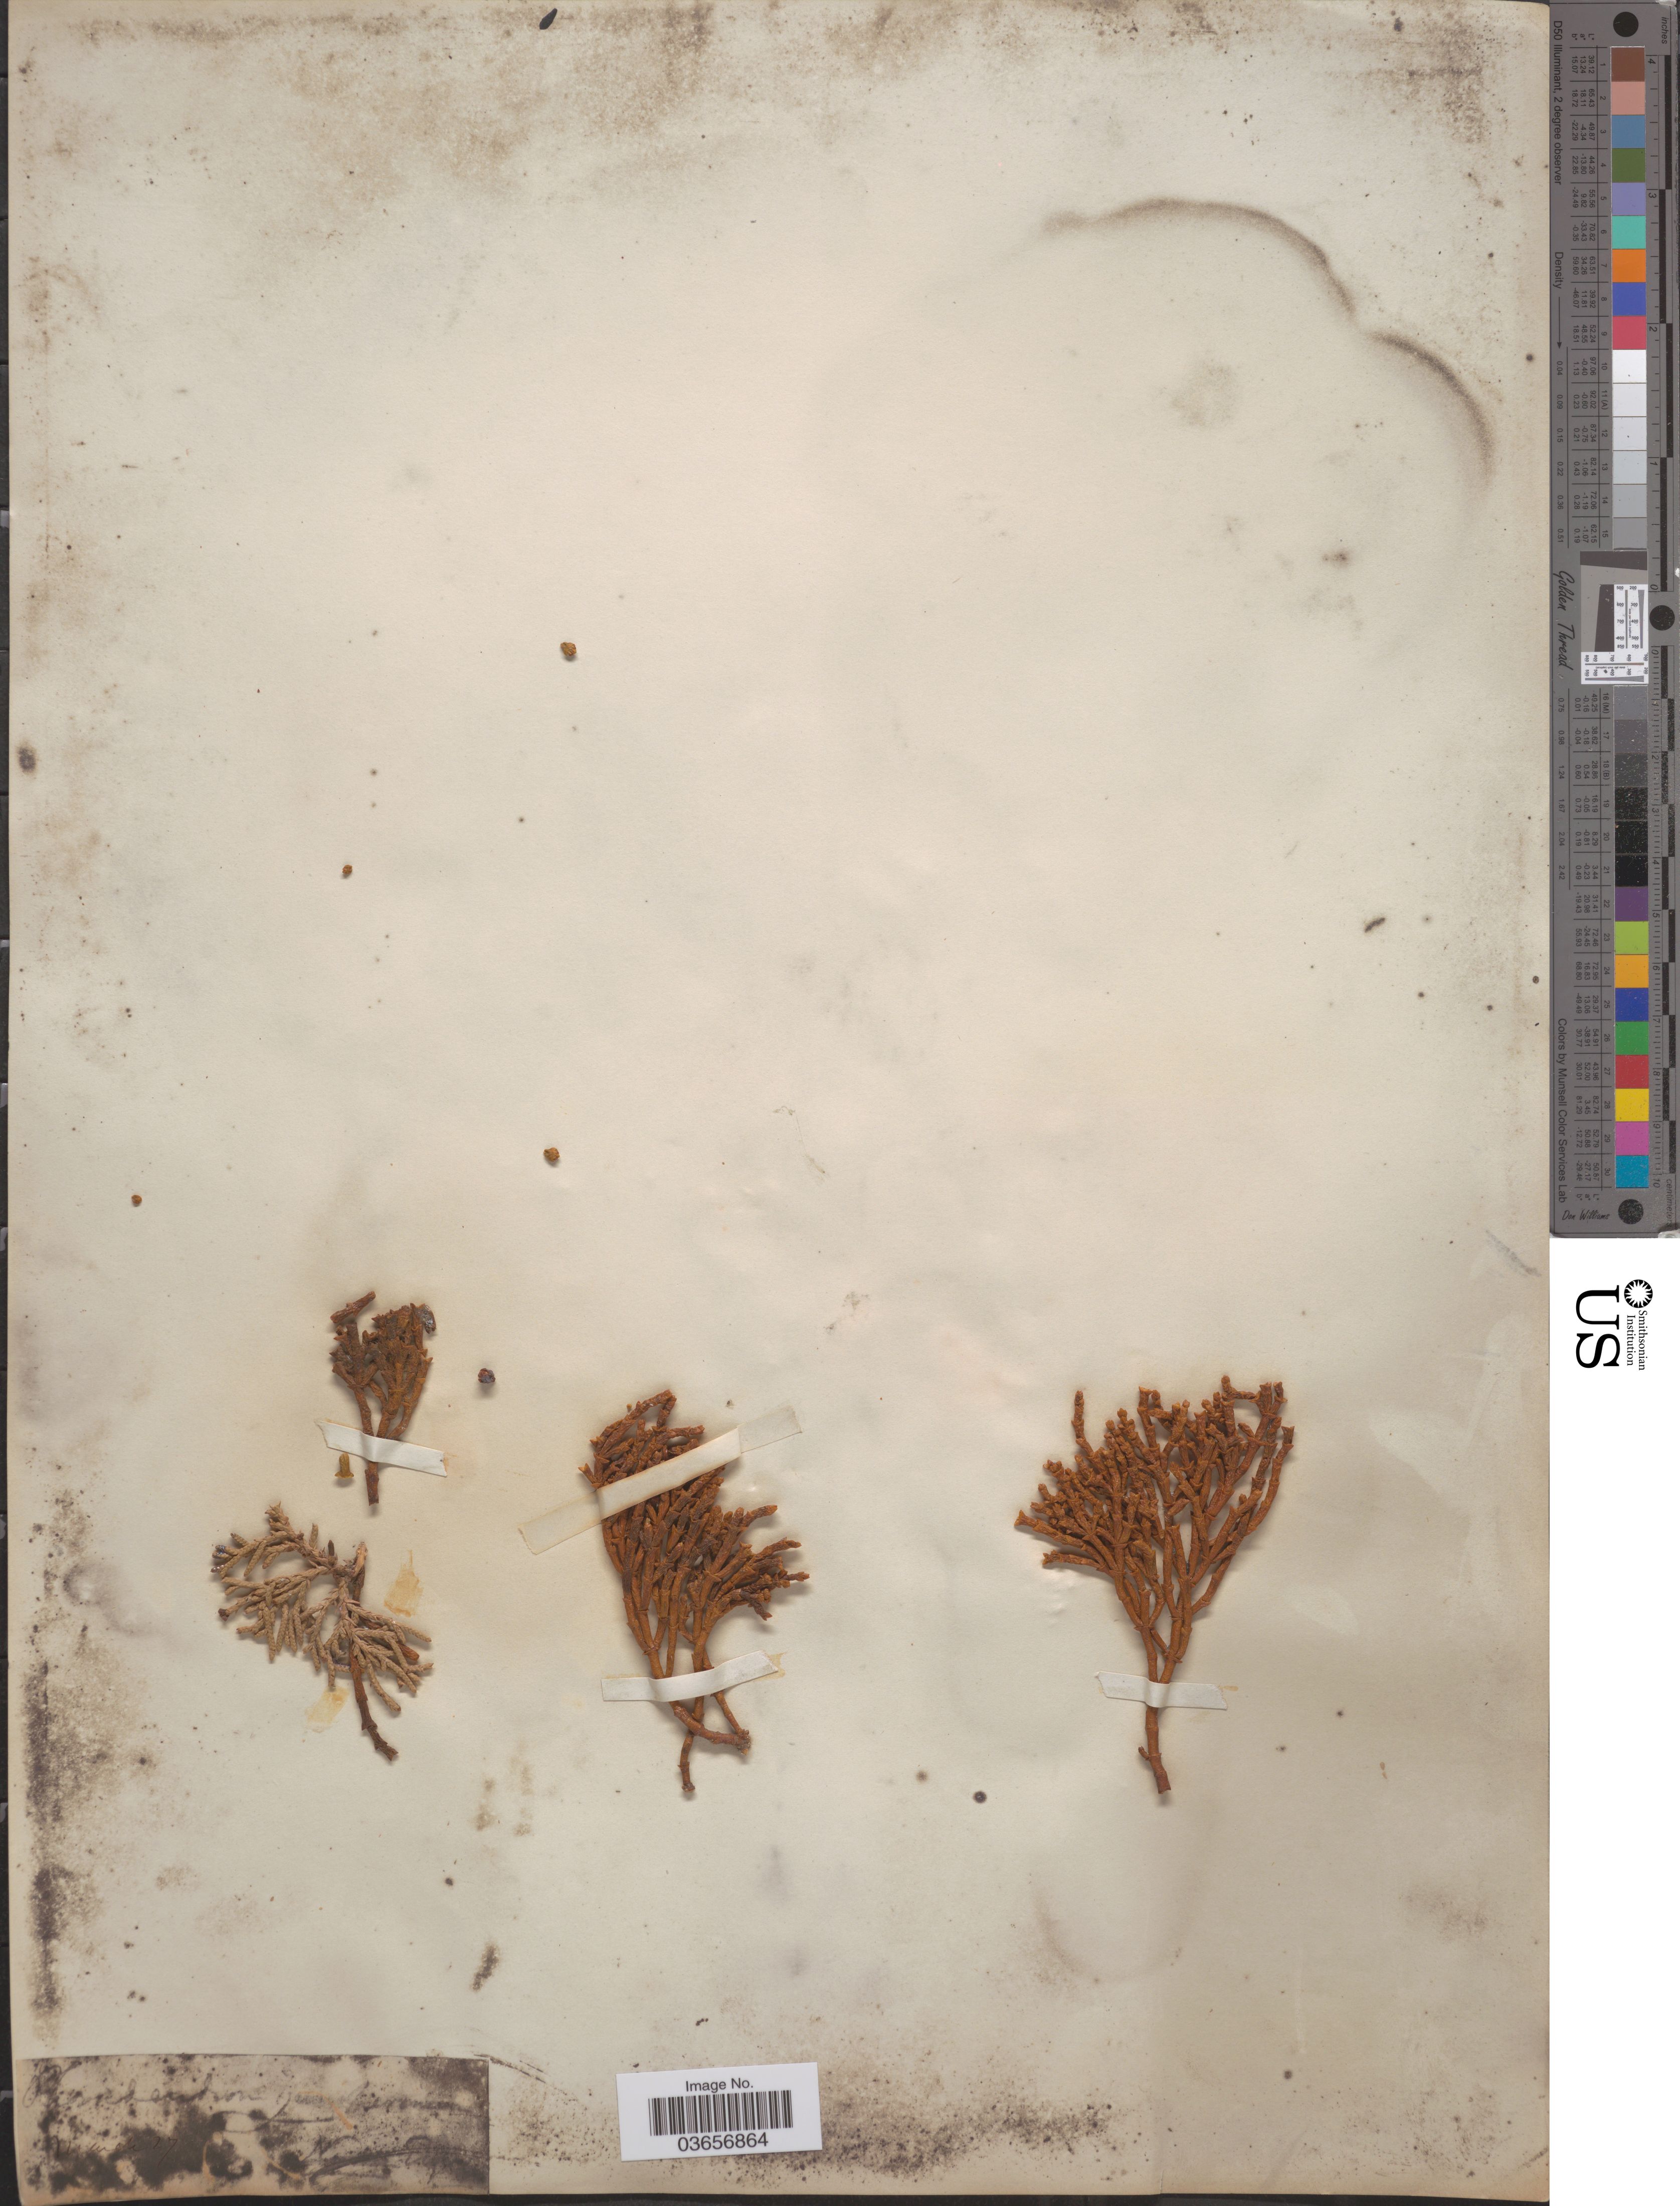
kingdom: Plantae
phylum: Tracheophyta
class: Magnoliopsida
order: Santalales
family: Viscaceae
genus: Phoradendron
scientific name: Phoradendron juniperinum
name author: Engelm. ex A. Gray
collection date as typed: Transcribed d/m/y: /3/27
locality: [illegible text].